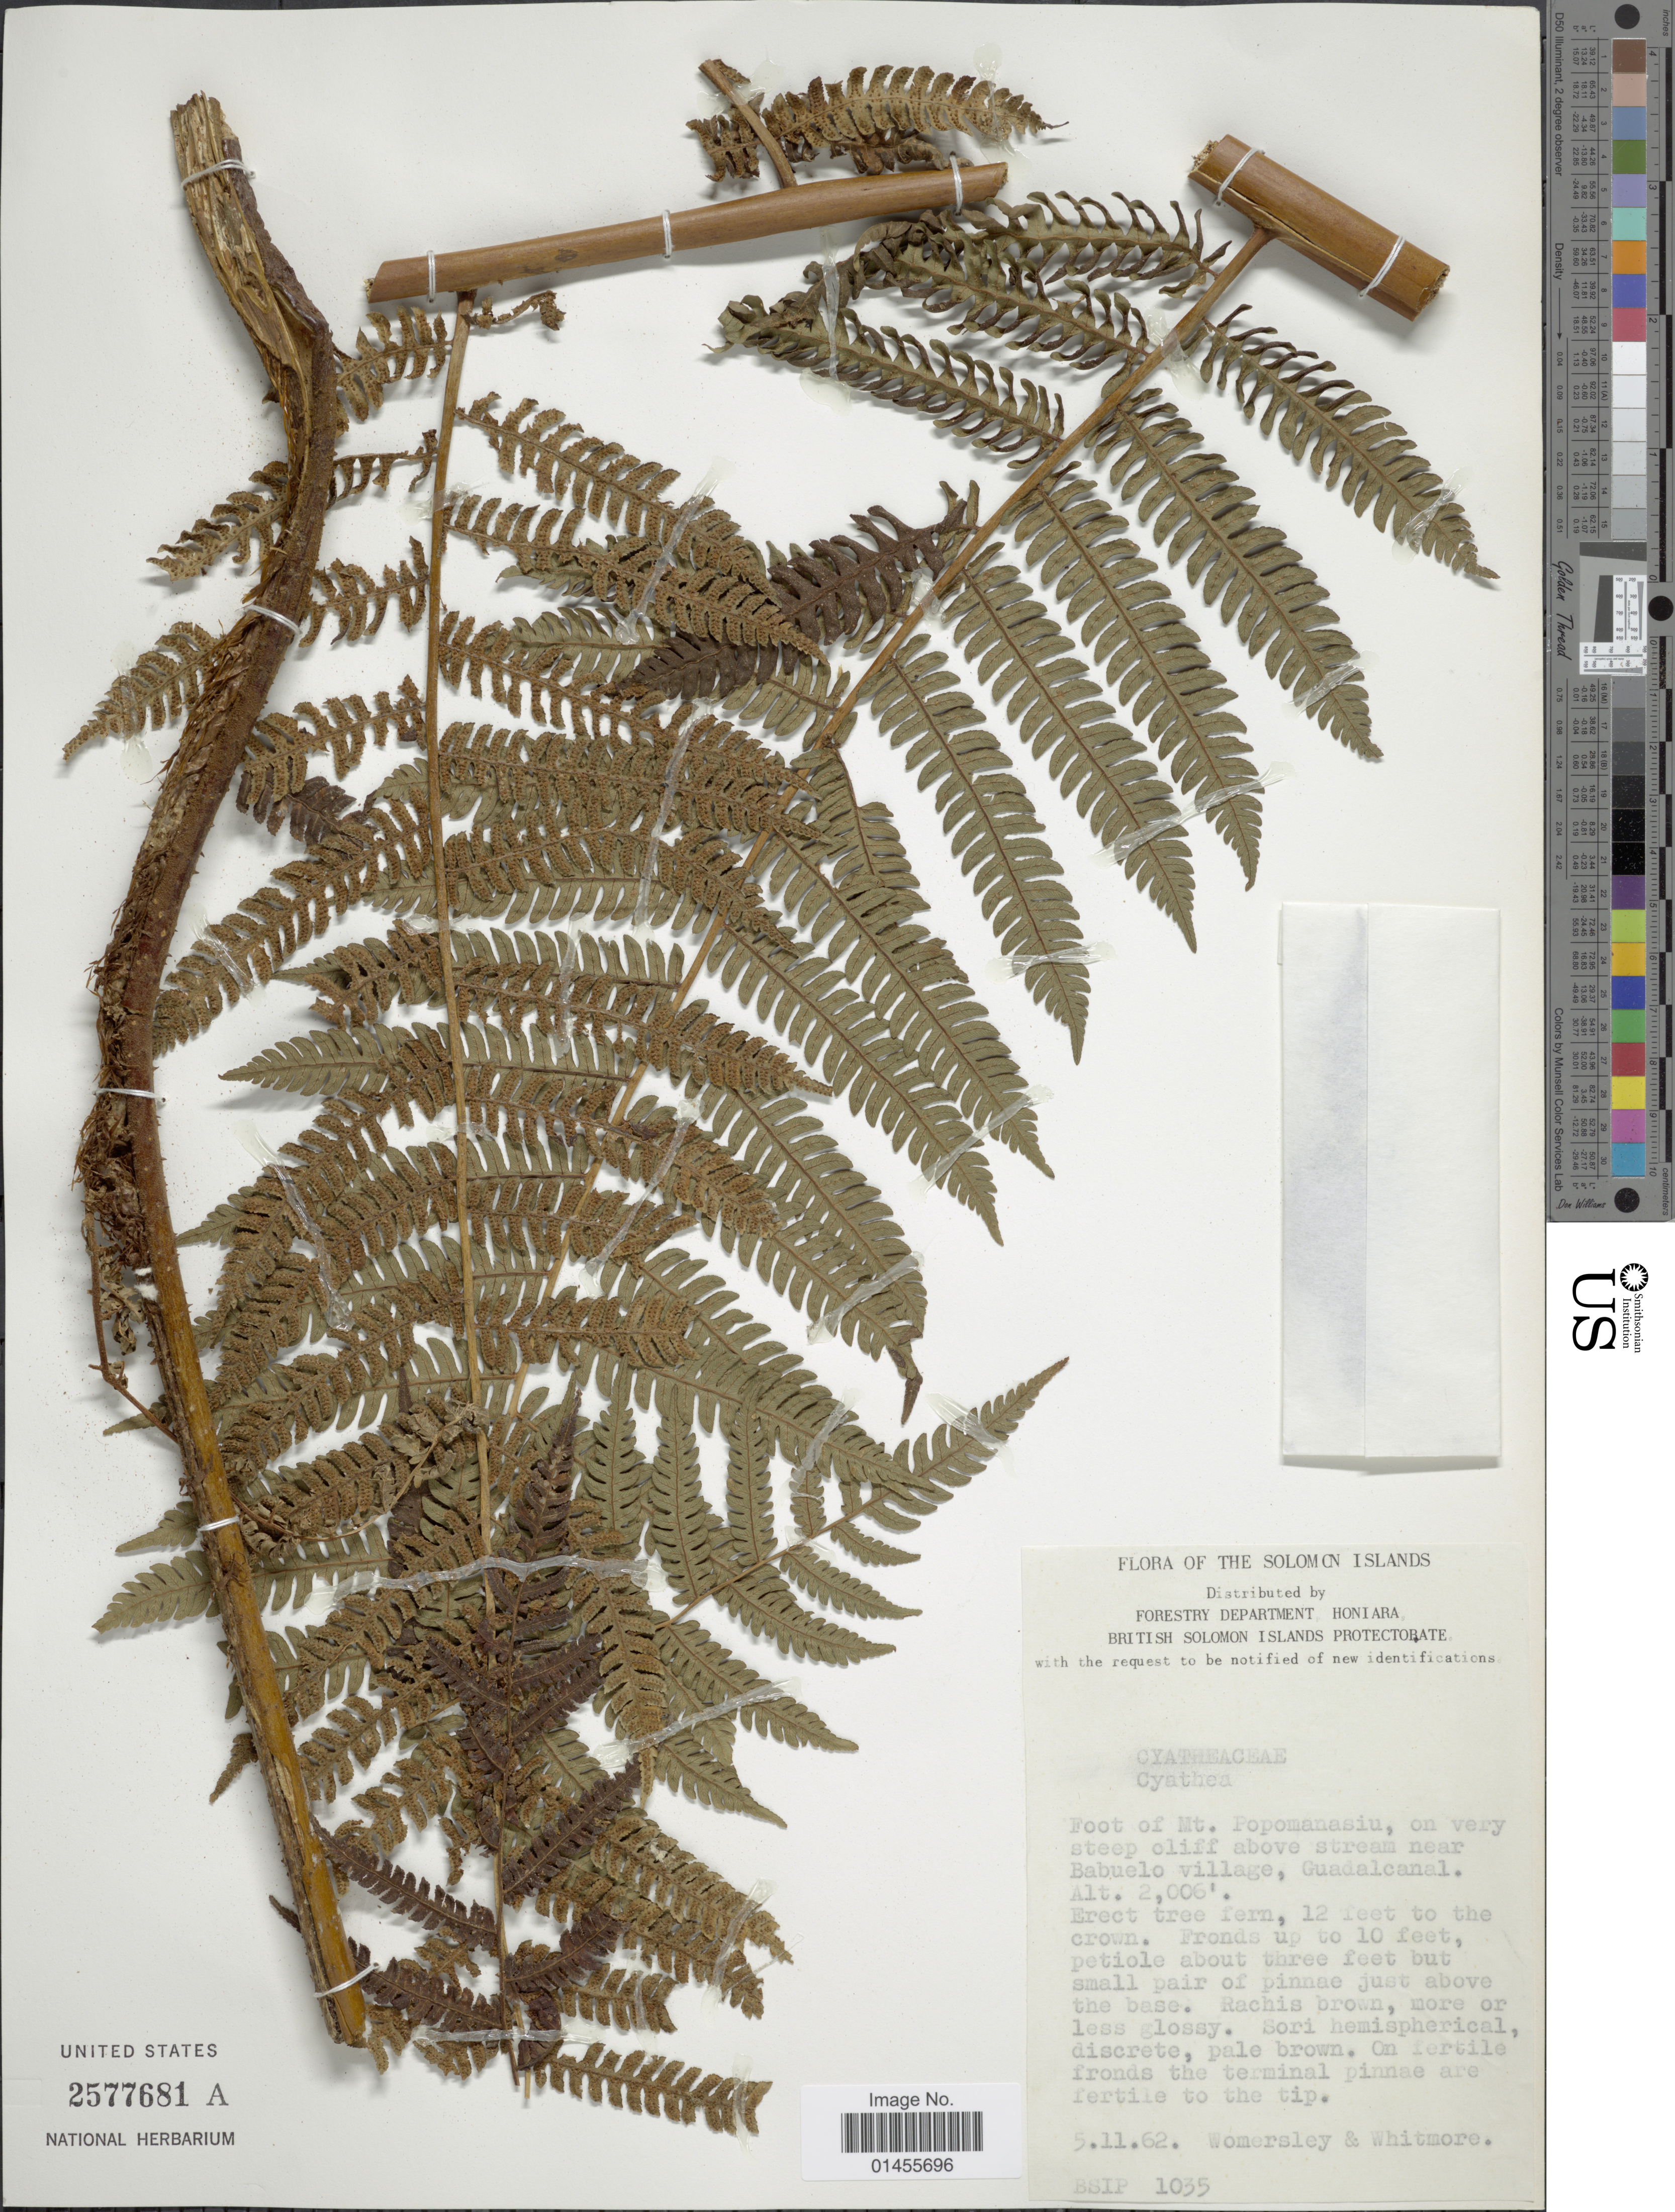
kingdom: Plantae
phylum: Tracheophyta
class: Polypodiopsida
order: Cyatheales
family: Cyatheaceae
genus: Alsophila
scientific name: Alsophila sp.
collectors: Womersley & -. Whitmore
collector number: BSIP 1035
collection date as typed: Transcribed d/m/y: 5/2/62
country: Solomon Islands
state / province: Solomon Islands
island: Guadalcanal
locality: Forestry Department Honiara, British Solomon Islands Protectorate. Foot of Mt. Popmanasiu, on very steep cliff above stream near Babuelo village, Guadalcanal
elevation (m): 611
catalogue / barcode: US 2577681A